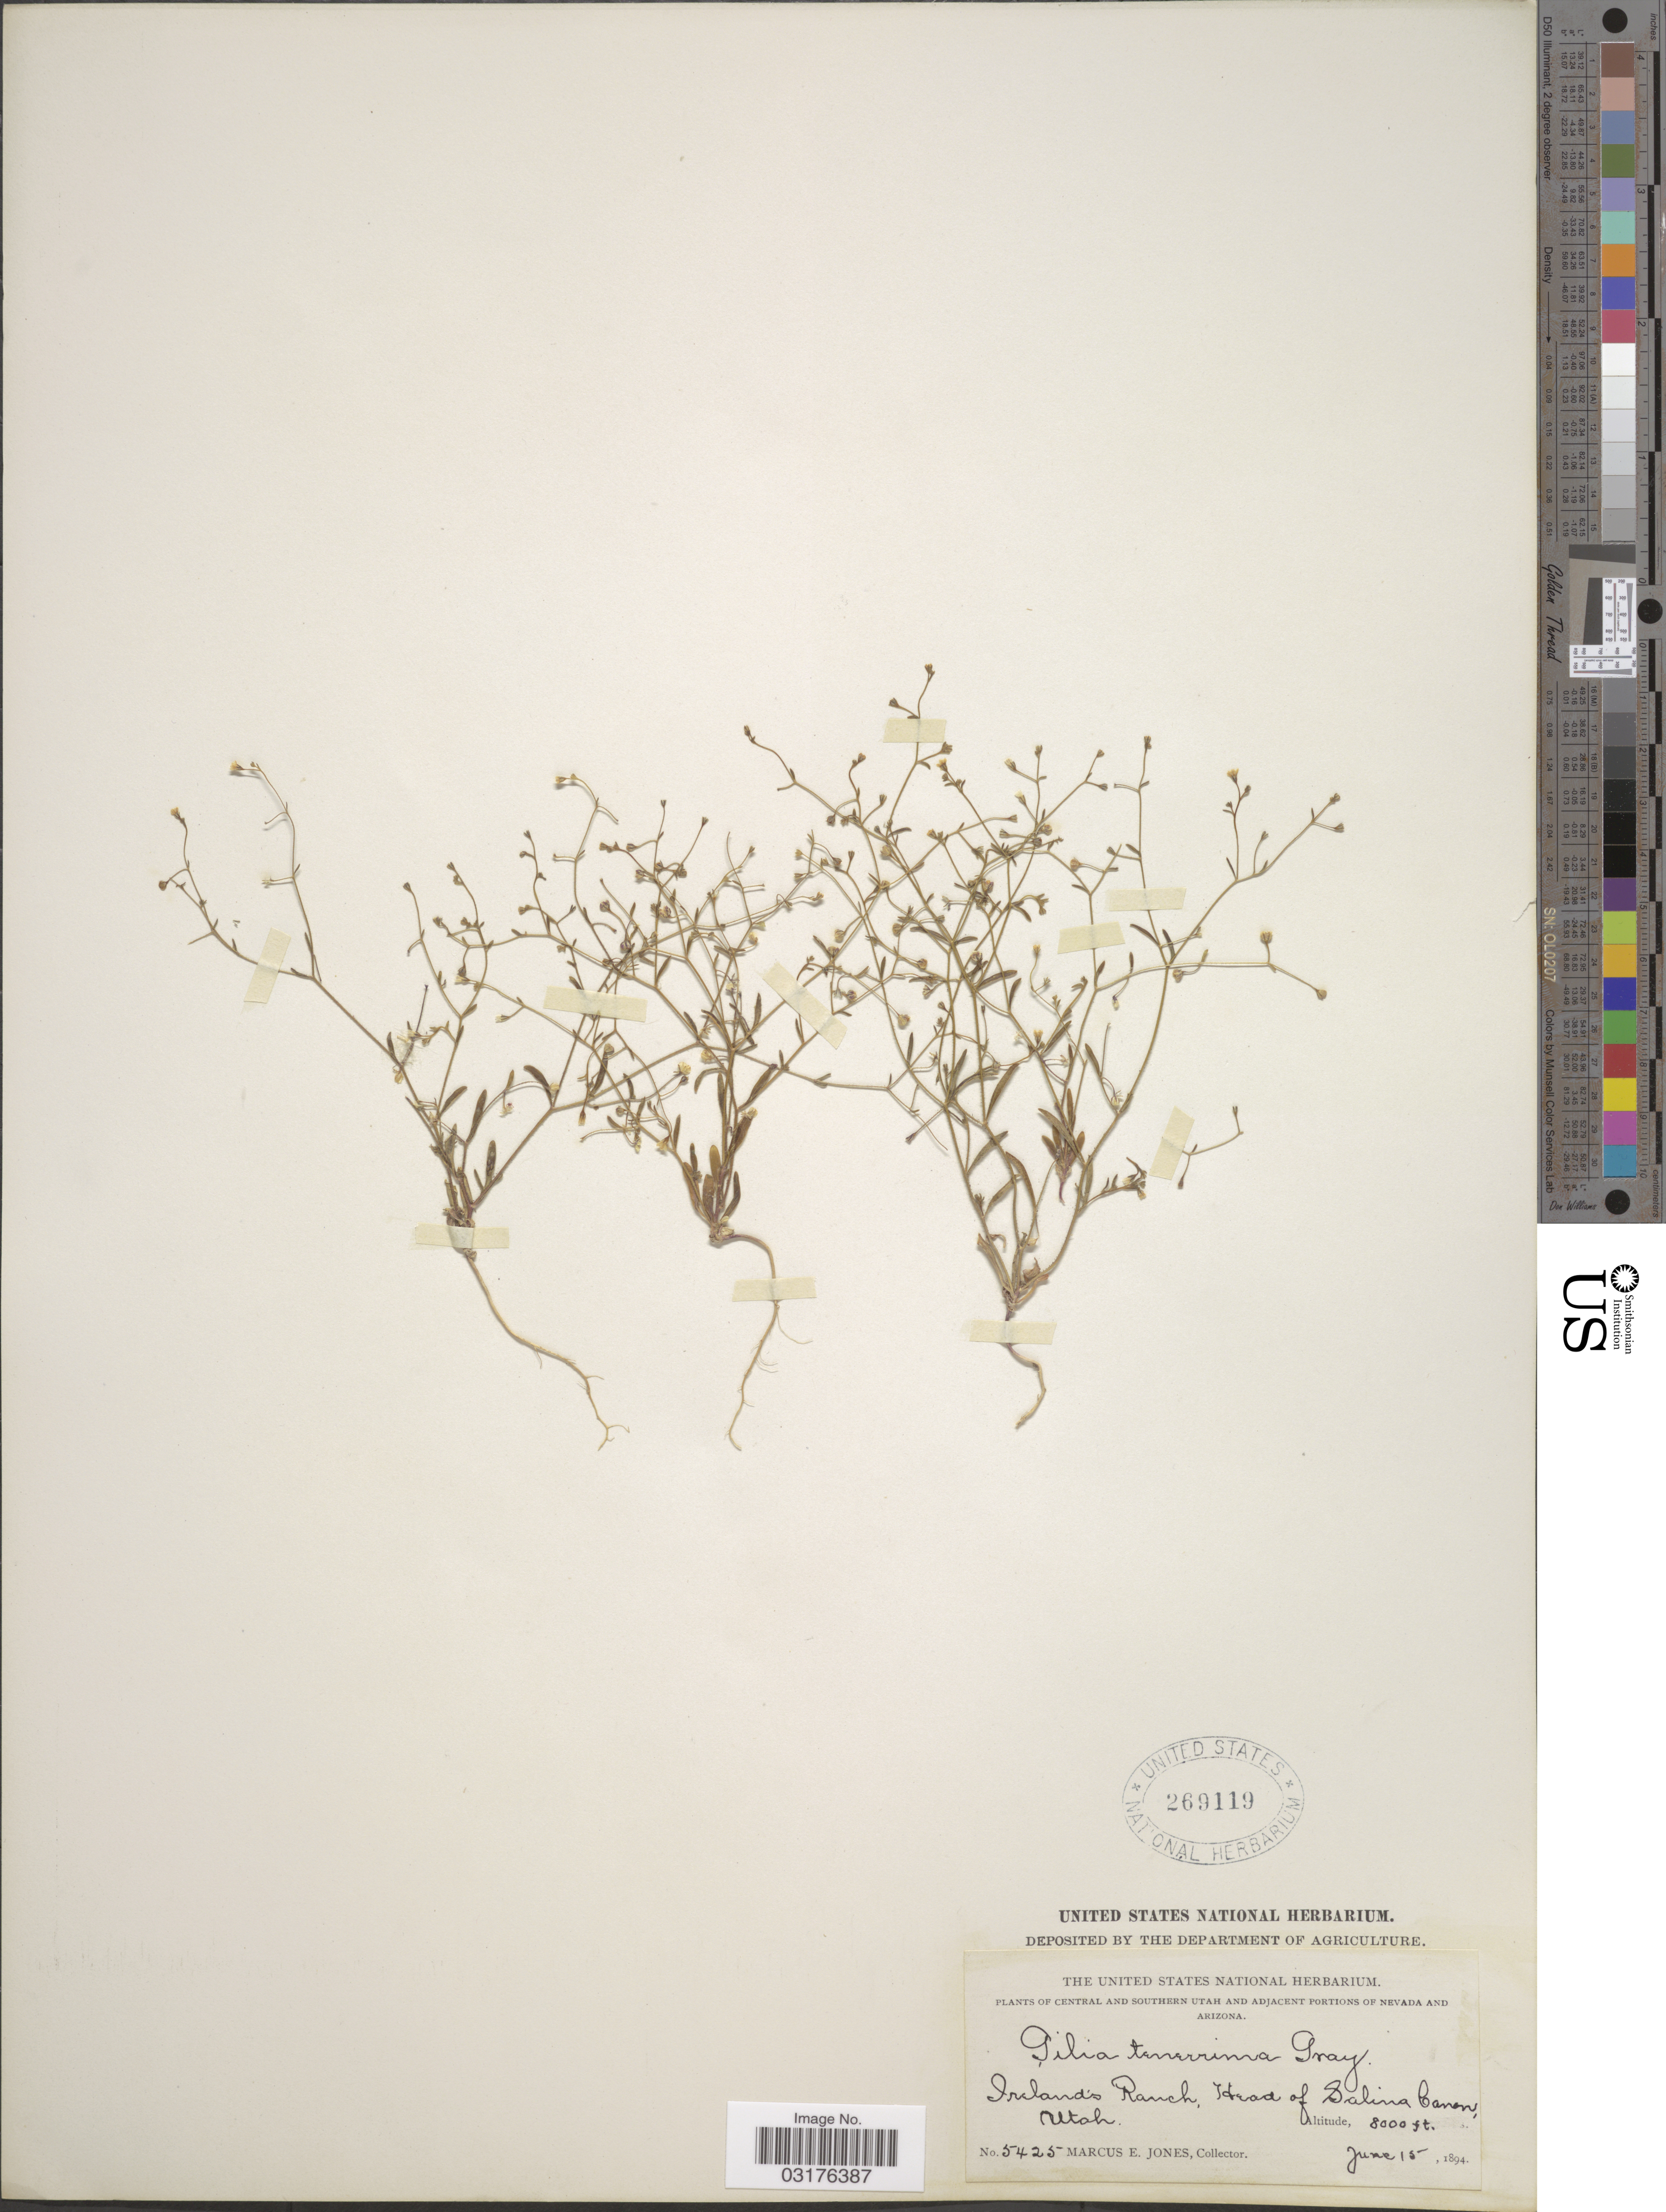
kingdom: Plantae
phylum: Tracheophyta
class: Magnoliopsida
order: Ericales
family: Polemoniaceae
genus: Lathrocasis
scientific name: Lathrocasis tenerrima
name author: (A. Gray) L.A. Johnson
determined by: Strong, Mark T., (BOT), Smithsonian Institution - National Museum of Natural History (UNITED STATES)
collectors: M. E. Jones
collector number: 5425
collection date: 1894-06-15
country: United States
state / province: Utah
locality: Central and Southern Utah, Ireland's Ranch, Head of Salina Canon.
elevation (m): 2438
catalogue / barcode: US 269119